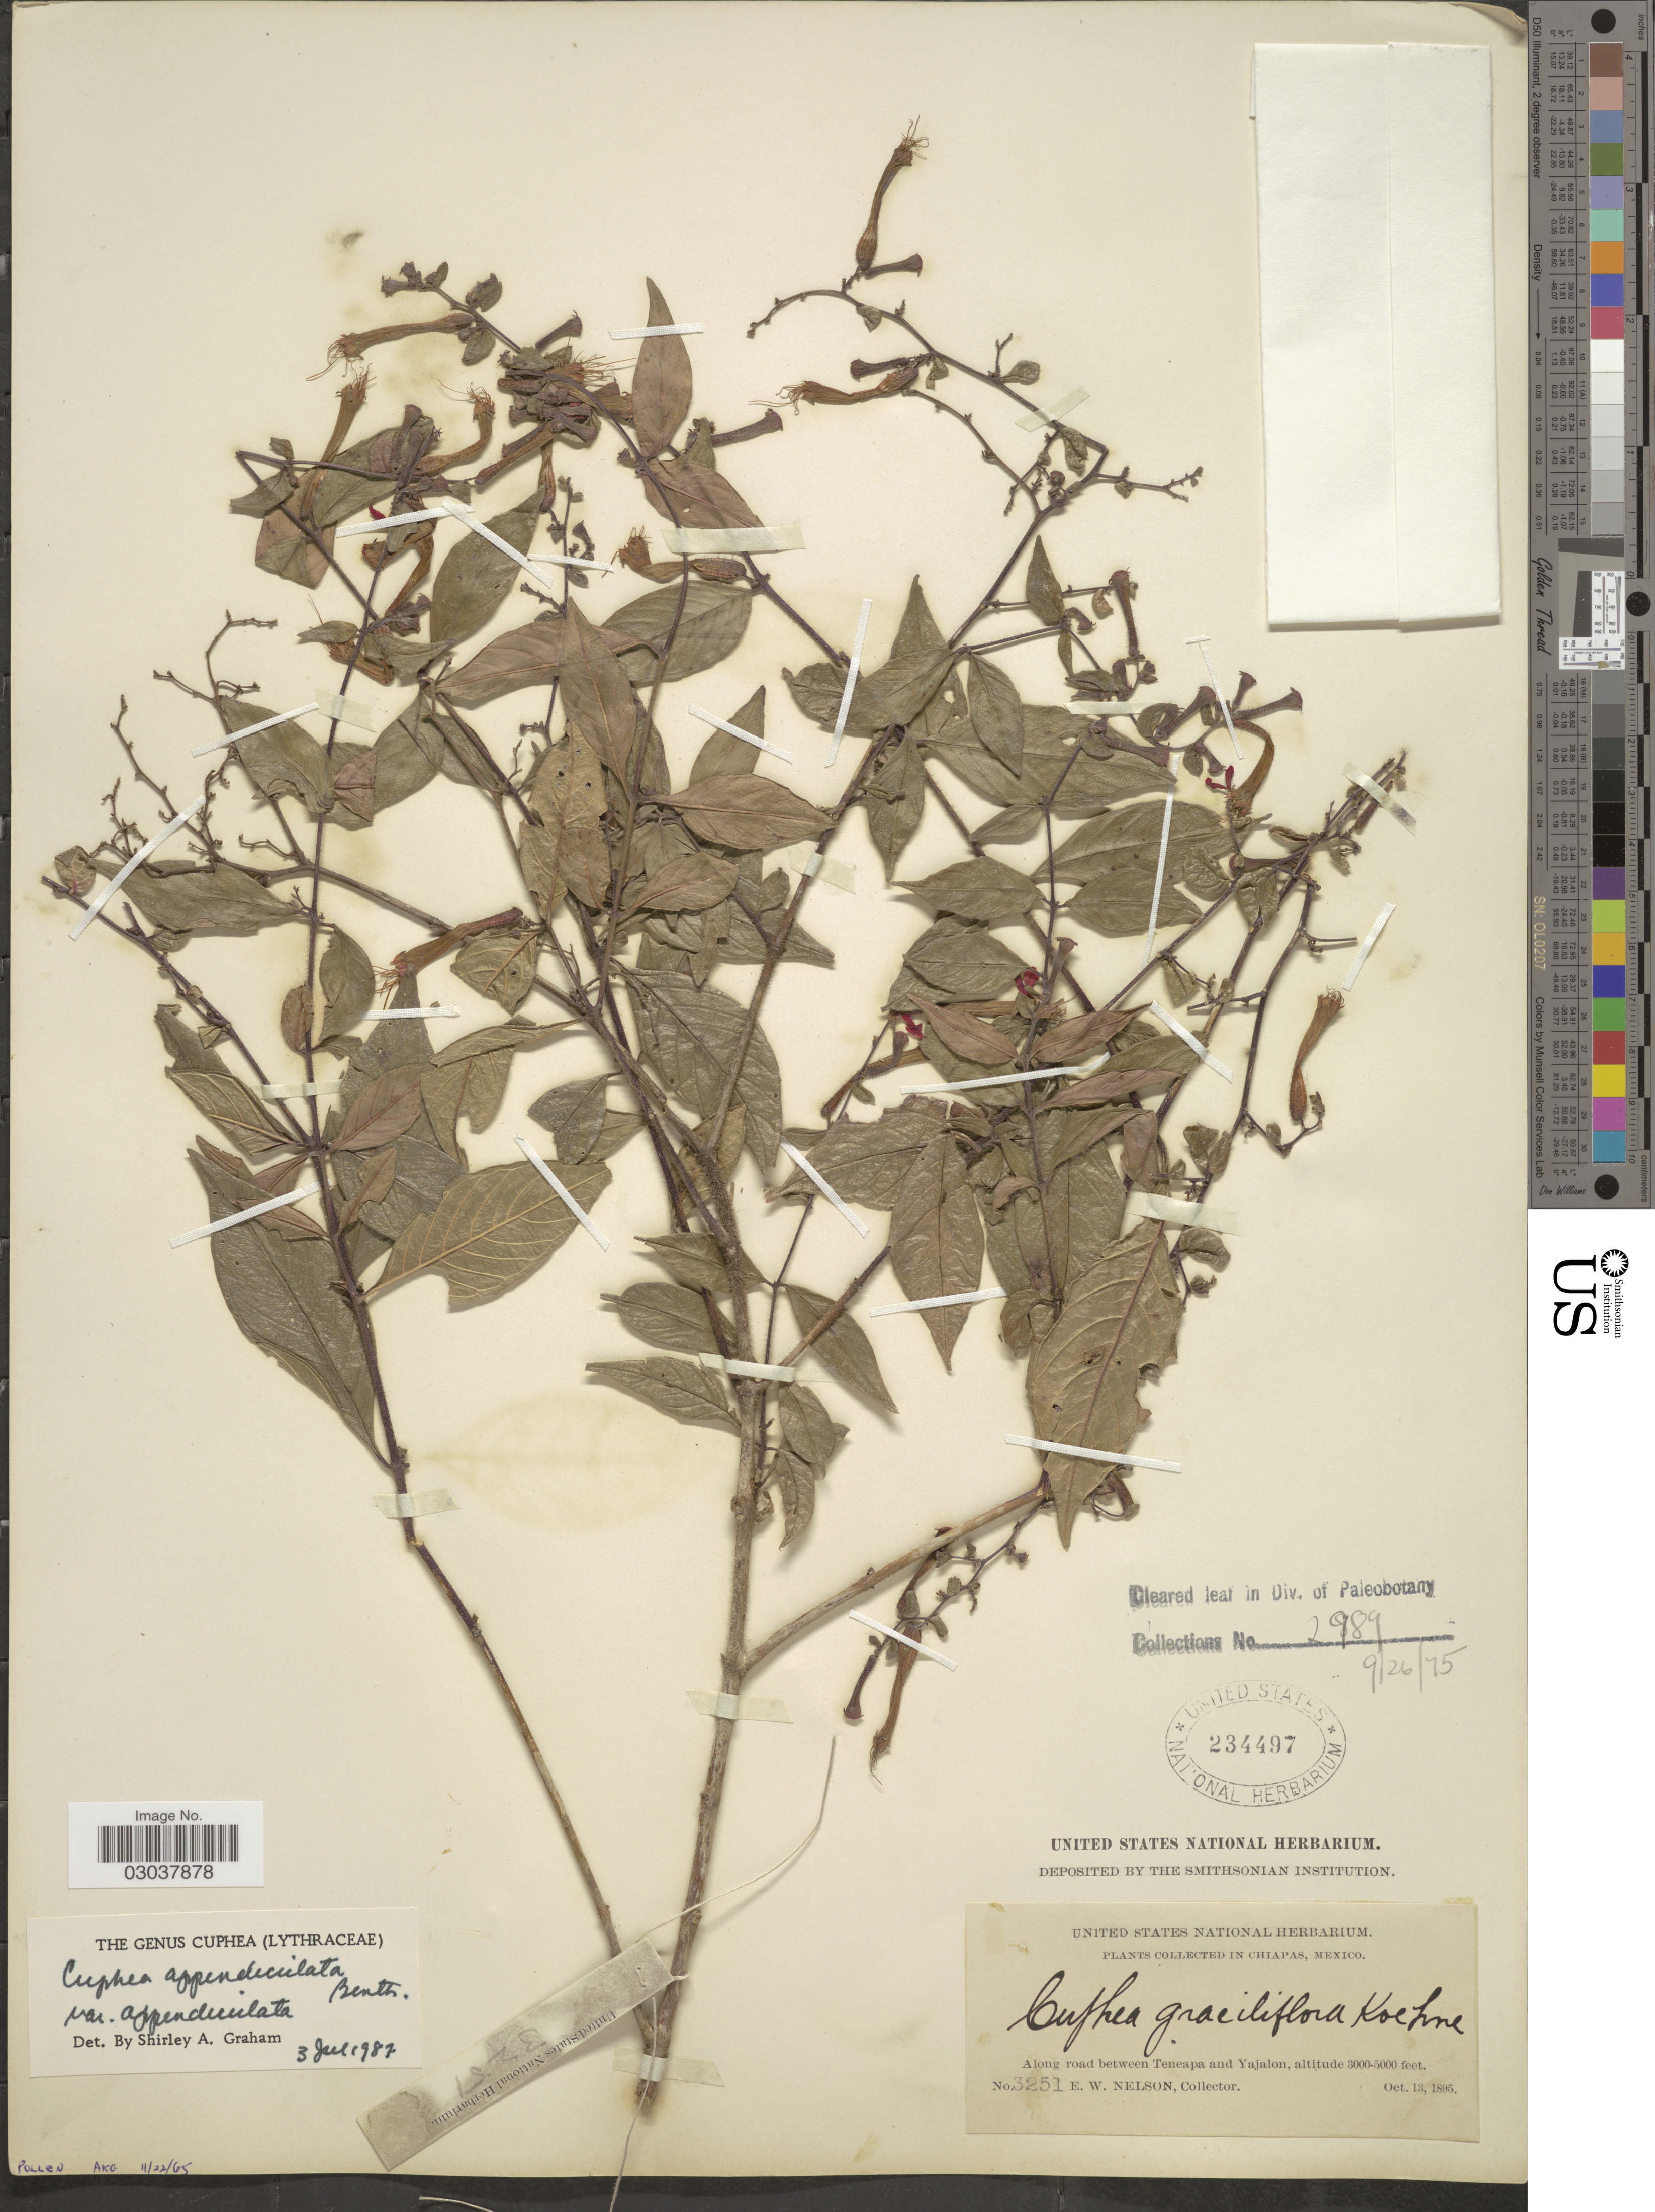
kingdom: Plantae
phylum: Tracheophyta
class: Magnoliopsida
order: Myrtales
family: Lythraceae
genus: Cuphea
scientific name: Cuphea appendiculata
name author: Benth.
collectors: E. W. Nelson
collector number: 3251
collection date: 1895-10-13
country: Mexico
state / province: Chiapas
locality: Along road between Teneapa and Yajalon.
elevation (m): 914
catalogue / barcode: US 234497